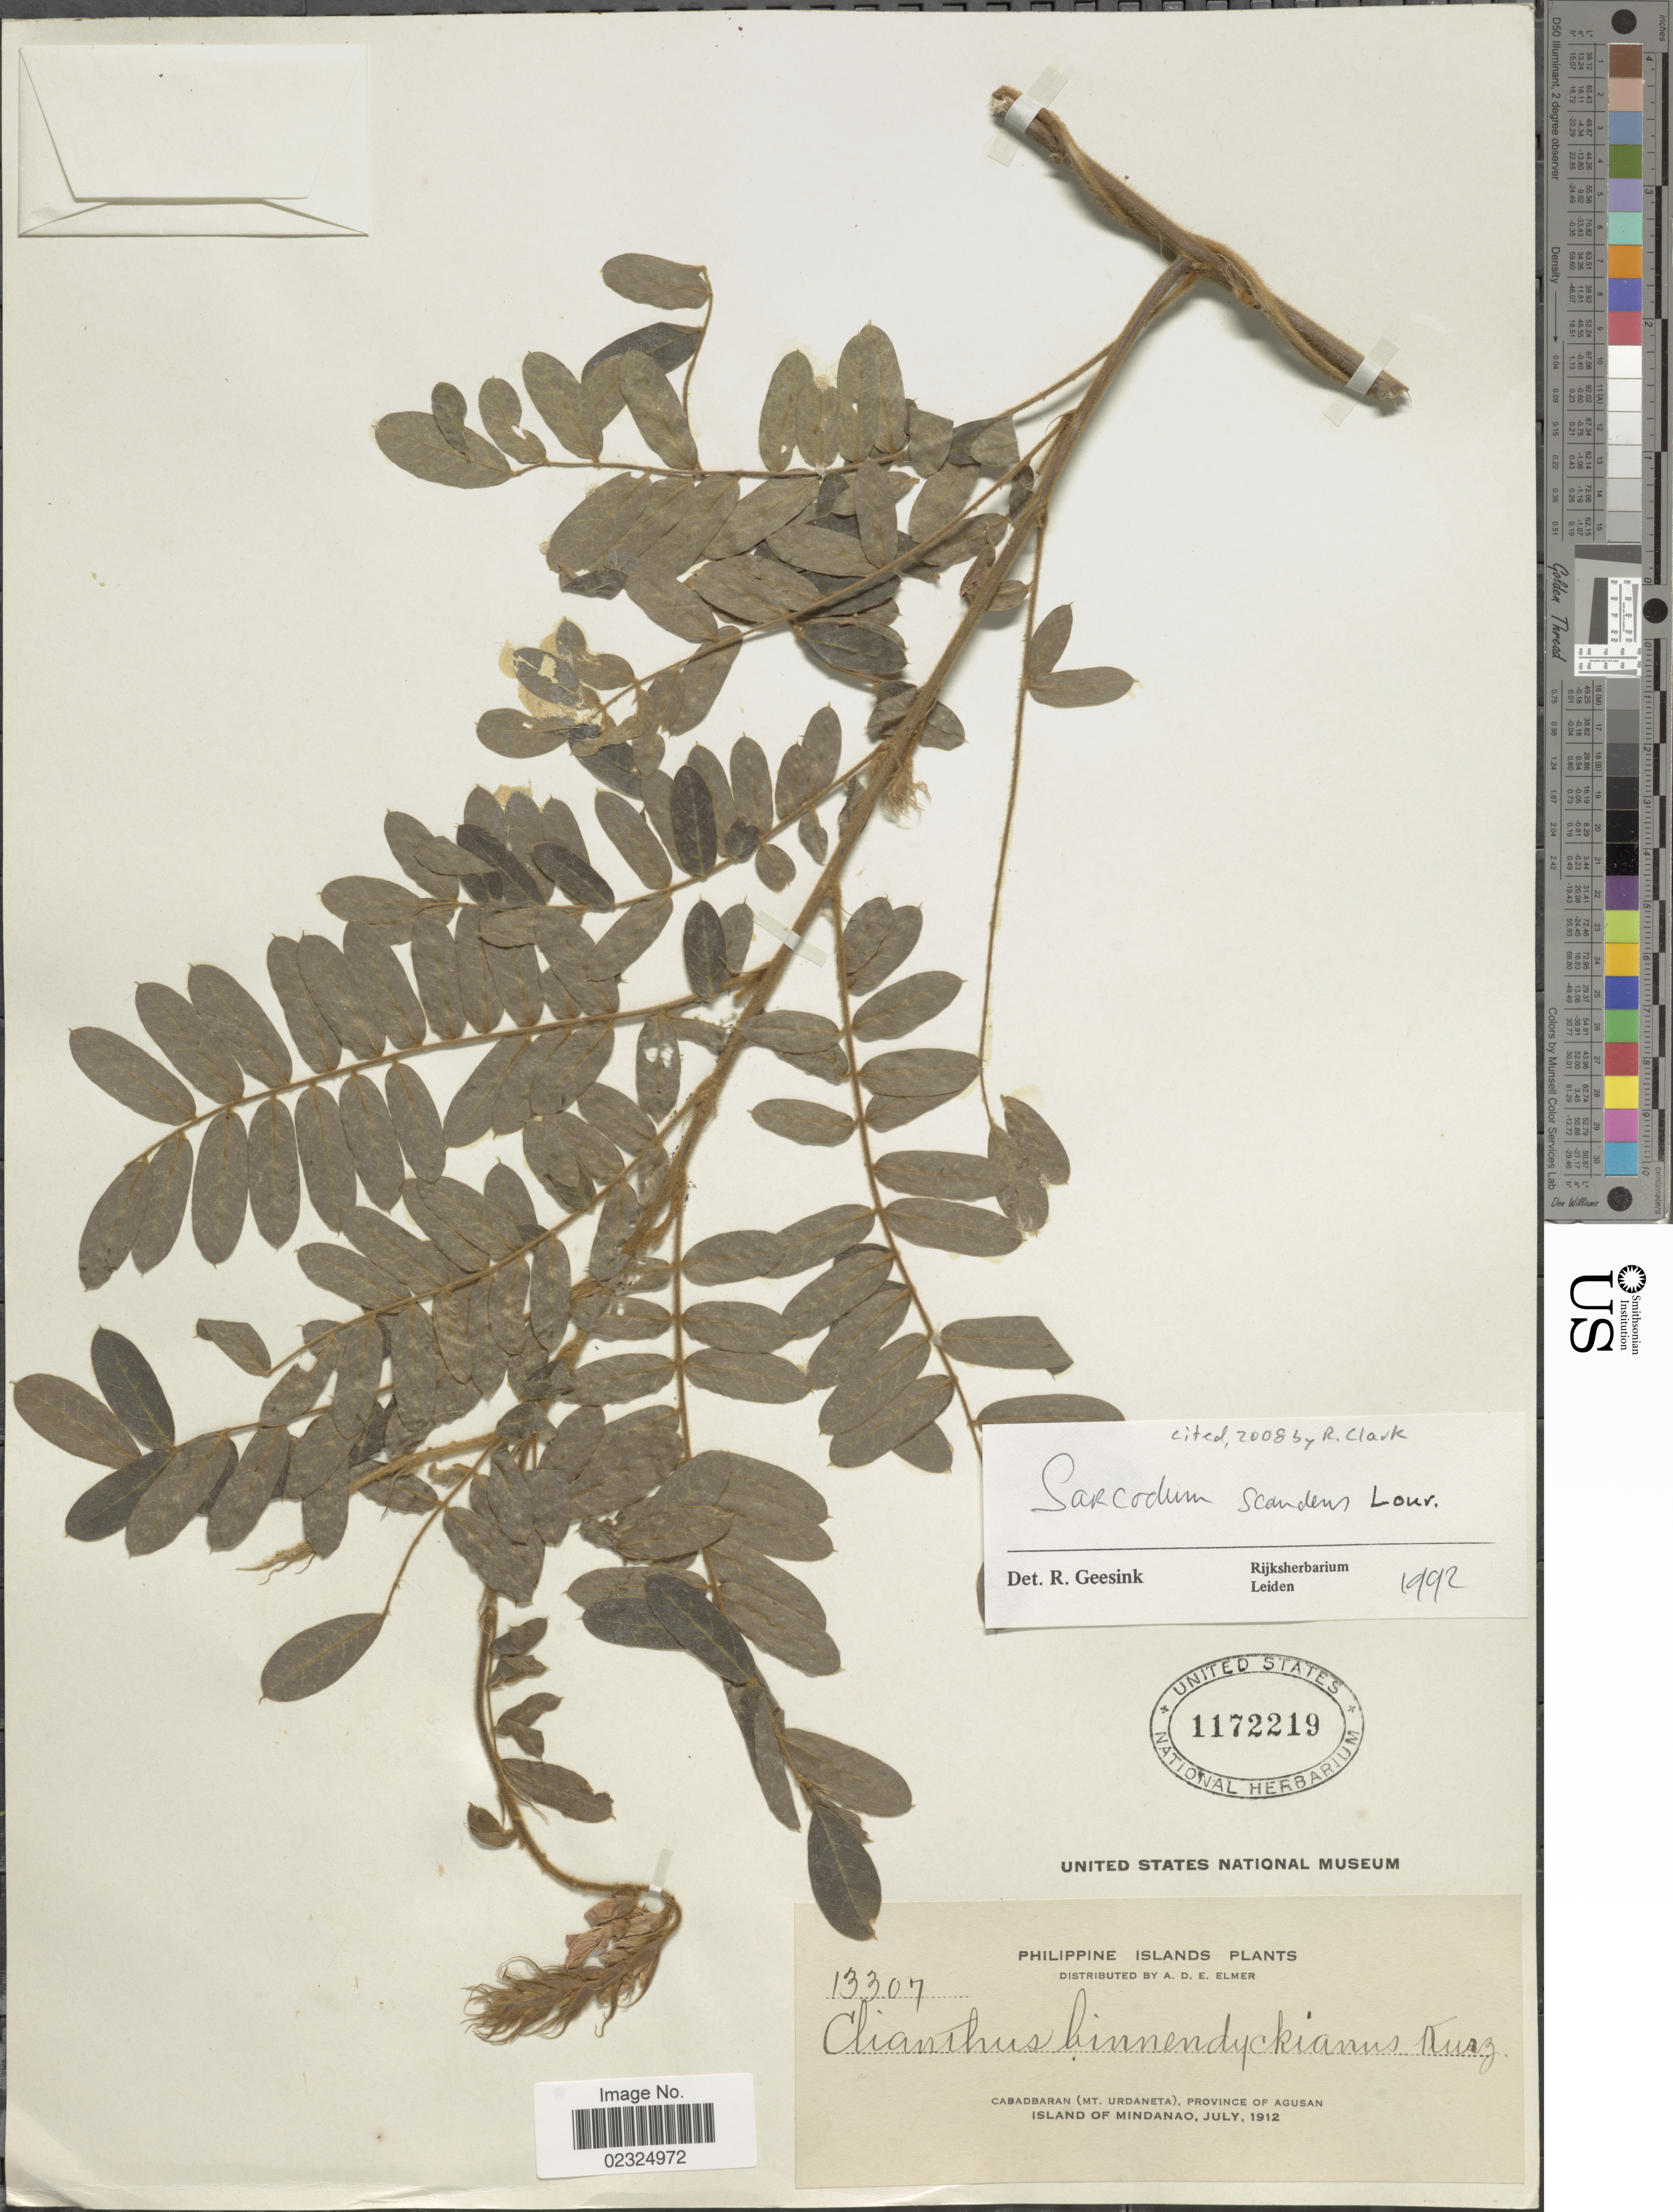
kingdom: Plantae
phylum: Tracheophyta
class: Magnoliopsida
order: Fabales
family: Fabaceae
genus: Sarcodum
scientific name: Sarcodum scandens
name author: Lour.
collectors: A. D. E. Elmer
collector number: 13307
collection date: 1912-07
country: Philippines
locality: Cabadbaran (Mt. Urdaneta), Province of Agusan, Island of Mindanao.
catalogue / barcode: US 1172219